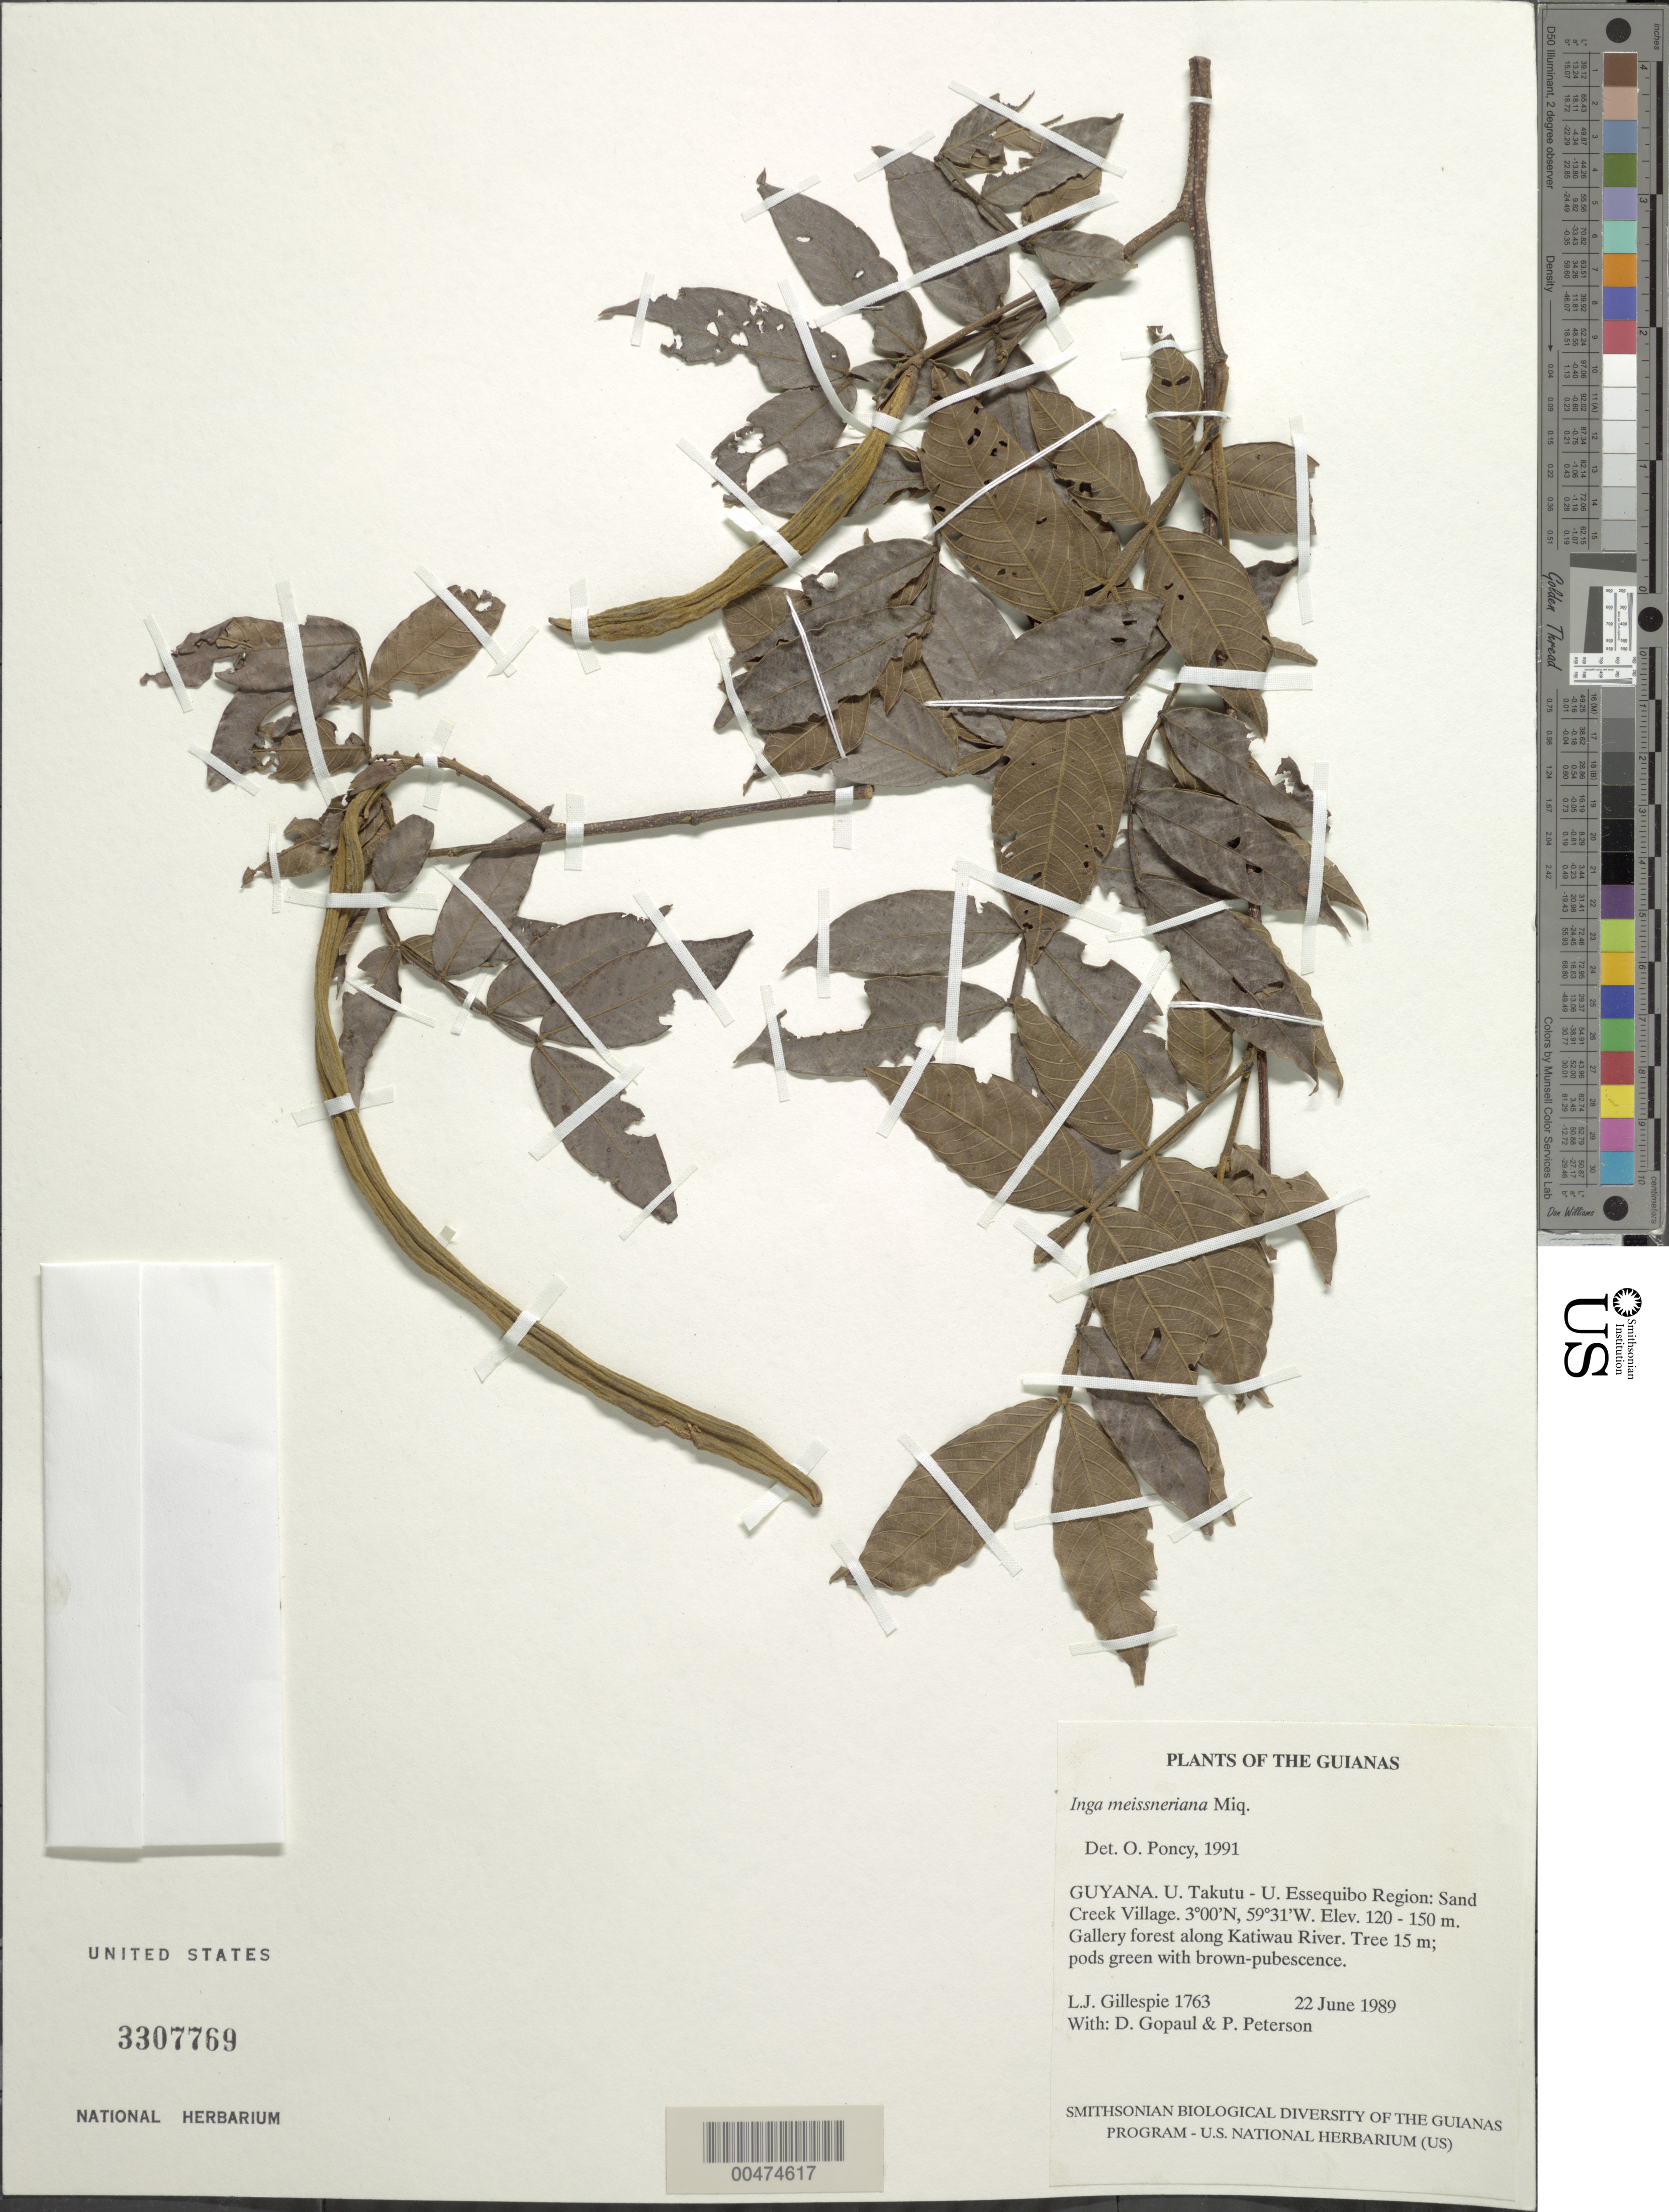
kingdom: Plantae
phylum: Tracheophyta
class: Magnoliopsida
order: Fabales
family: Fabaceae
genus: Inga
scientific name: Inga vera subsp. affinis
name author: (DC.) T.D. Penn.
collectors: L. J. Gillespie, D. Gopaul & P. M. Peterson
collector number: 1763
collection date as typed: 22 June 1989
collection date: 1989-06-22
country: Guyana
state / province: U. Takutu-U. Essequibo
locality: Sand Creek Village. Along Katiwau River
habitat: Gallery forest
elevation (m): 120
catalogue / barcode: US 3307769